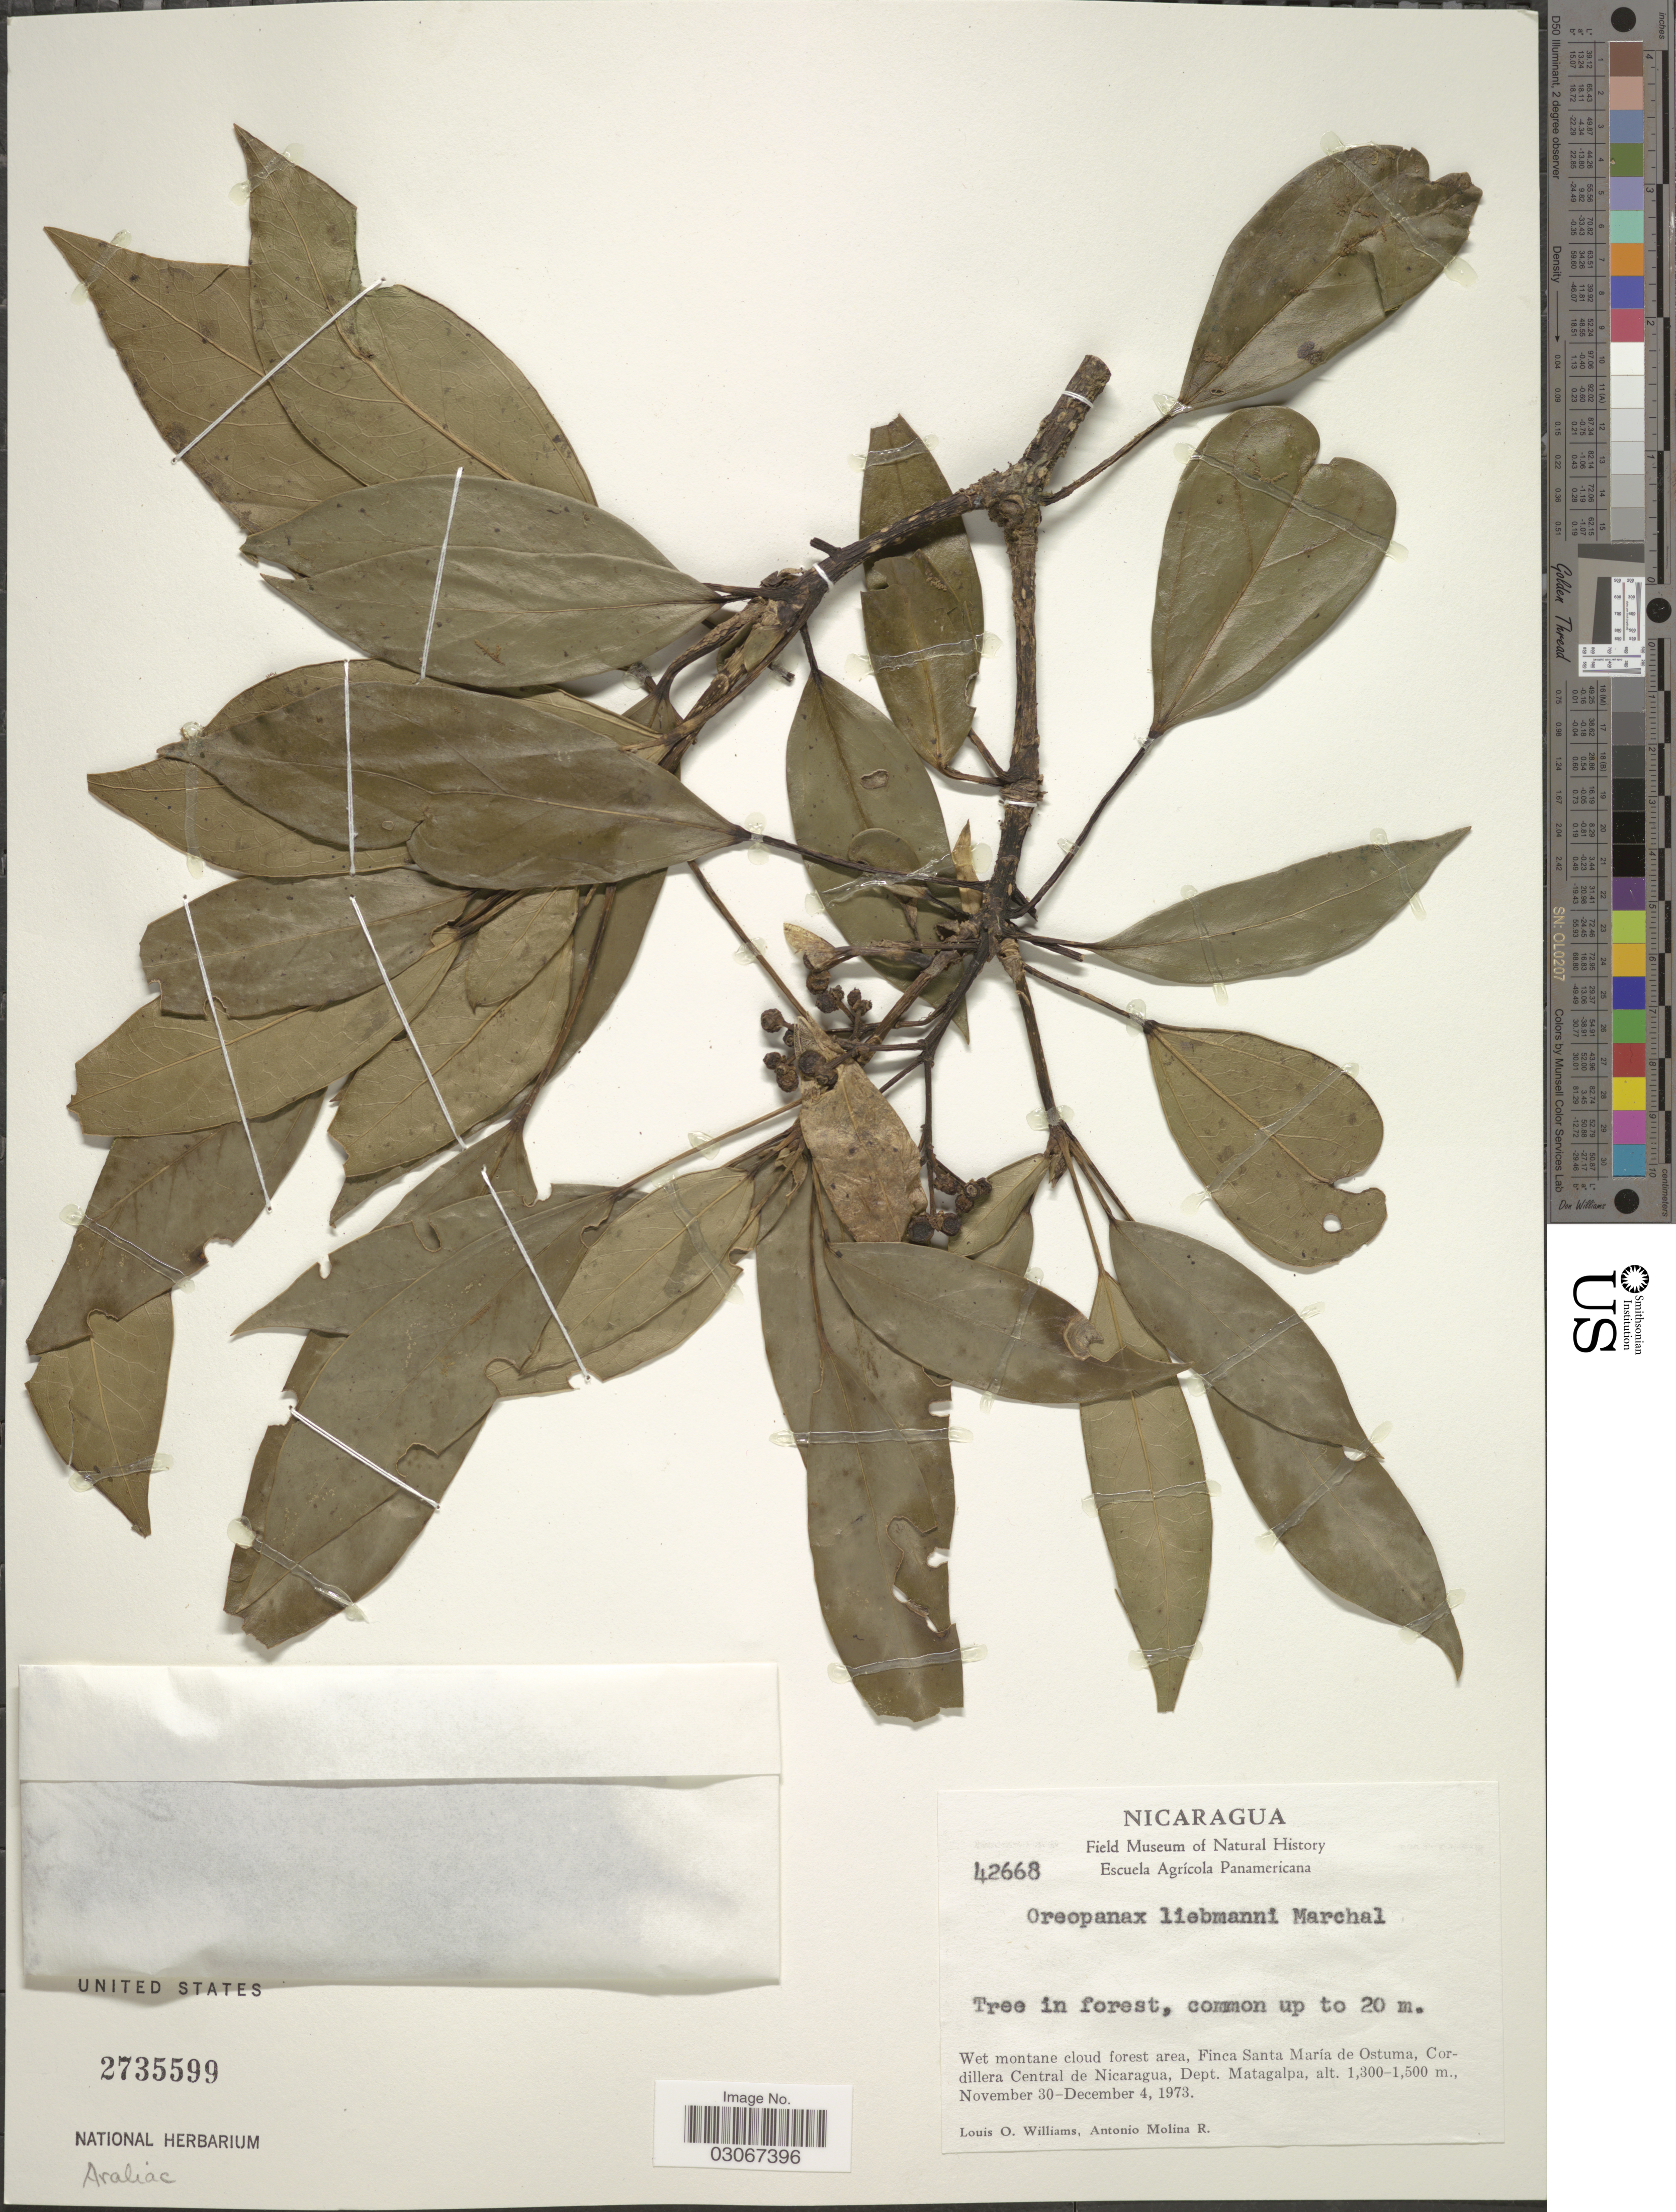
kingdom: Plantae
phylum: Tracheophyta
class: Magnoliopsida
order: Apiales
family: Araliaceae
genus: Oreopanax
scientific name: Oreopanax liebmannii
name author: Marchal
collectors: L. O. Williams & A. Molina R.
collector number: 42668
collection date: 1973-11-30/1973-12-04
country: Nicaragua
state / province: Matagalpa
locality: Wet montane cloud forest are, Finca Santa Maria de Ostuma, Cordillera Central de Nicaragua, Dept. Matagalpa.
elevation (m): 1300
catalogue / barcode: US 2735599